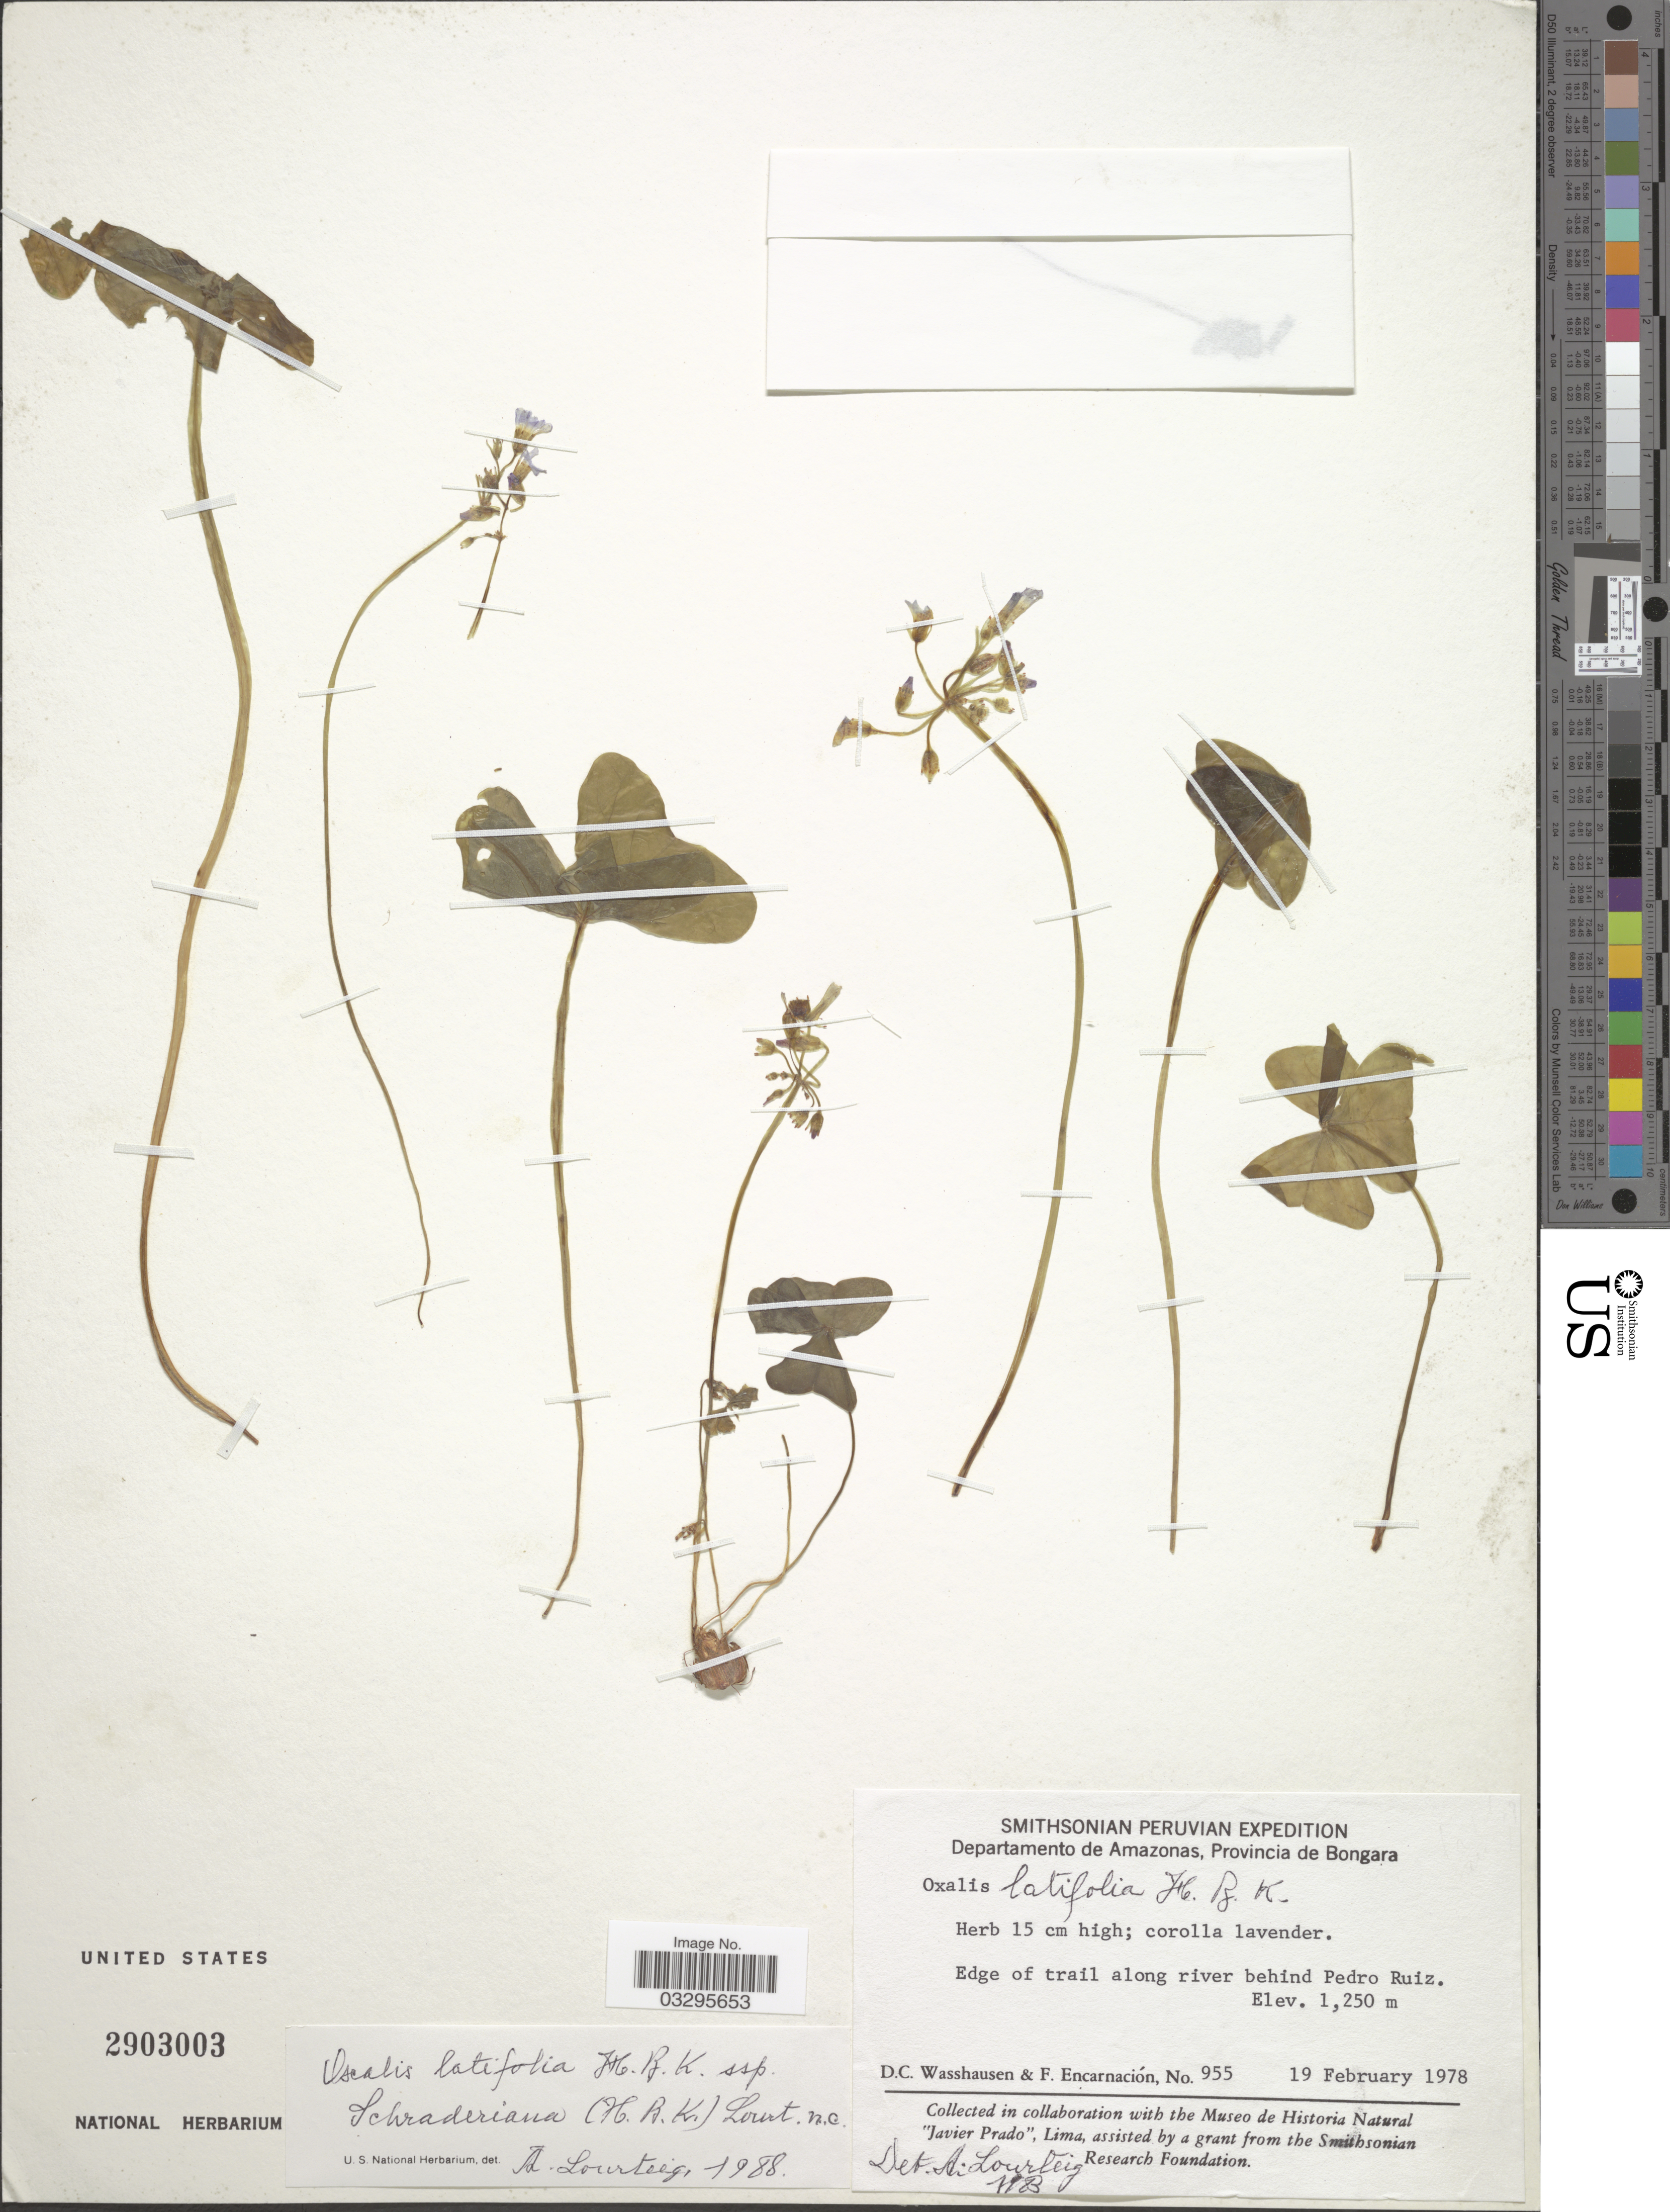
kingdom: Plantae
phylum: Tracheophyta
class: Magnoliopsida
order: Oxalidales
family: Oxalidaceae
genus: Oxalis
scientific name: Oxalis latifolia subsp. schraderiana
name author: (Kunth) Lourteig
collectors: D. C. Wasshausen & F. Encarnación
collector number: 955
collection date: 1978-02-19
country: Peru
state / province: Amazonas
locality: Departamento de Amazonas, Provincia de Bongara, Edge of trail along river behind Pedro Ruiz.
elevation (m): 1250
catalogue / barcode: US 2903003